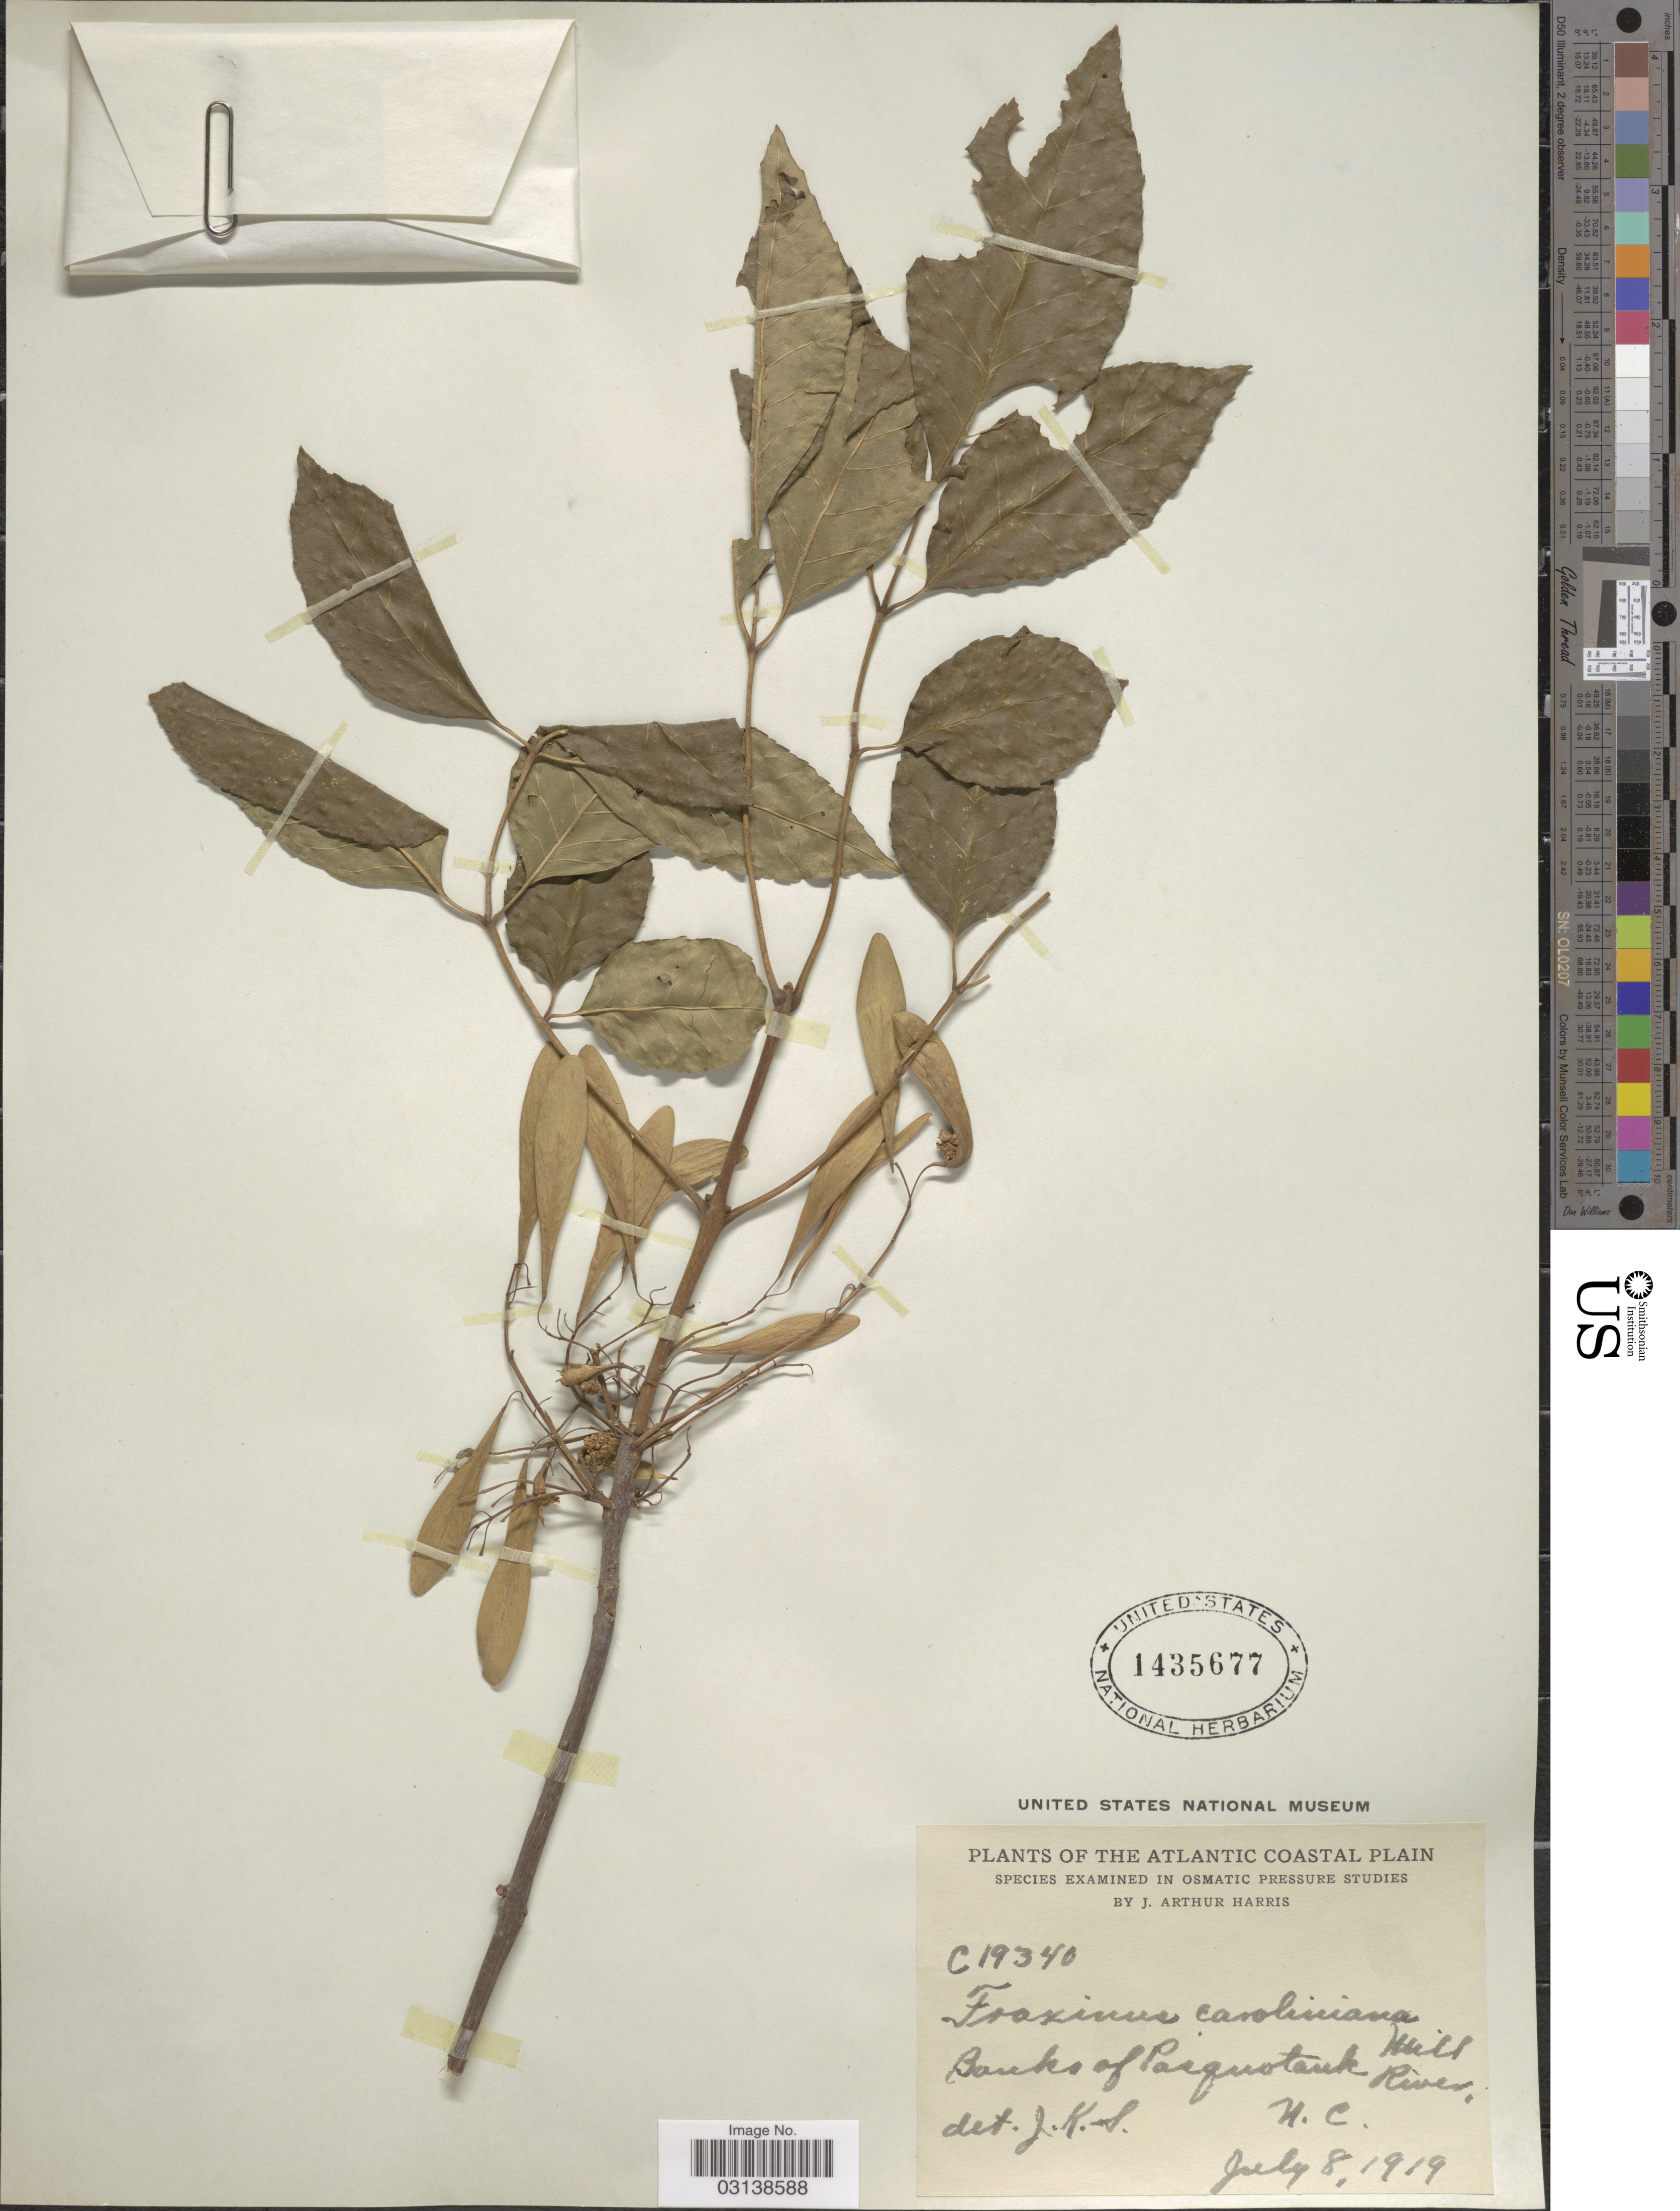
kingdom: Plantae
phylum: Tracheophyta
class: Magnoliopsida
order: Lamiales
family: Oleaceae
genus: Fraxinus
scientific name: Fraxinus caroliniana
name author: Mill.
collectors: J. A. Harris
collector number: C19340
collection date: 1919-07-08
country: United States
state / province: North Carolina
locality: The Atlantic Coastal Plain, Banks of Pasquotank Hill River.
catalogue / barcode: US 1435677